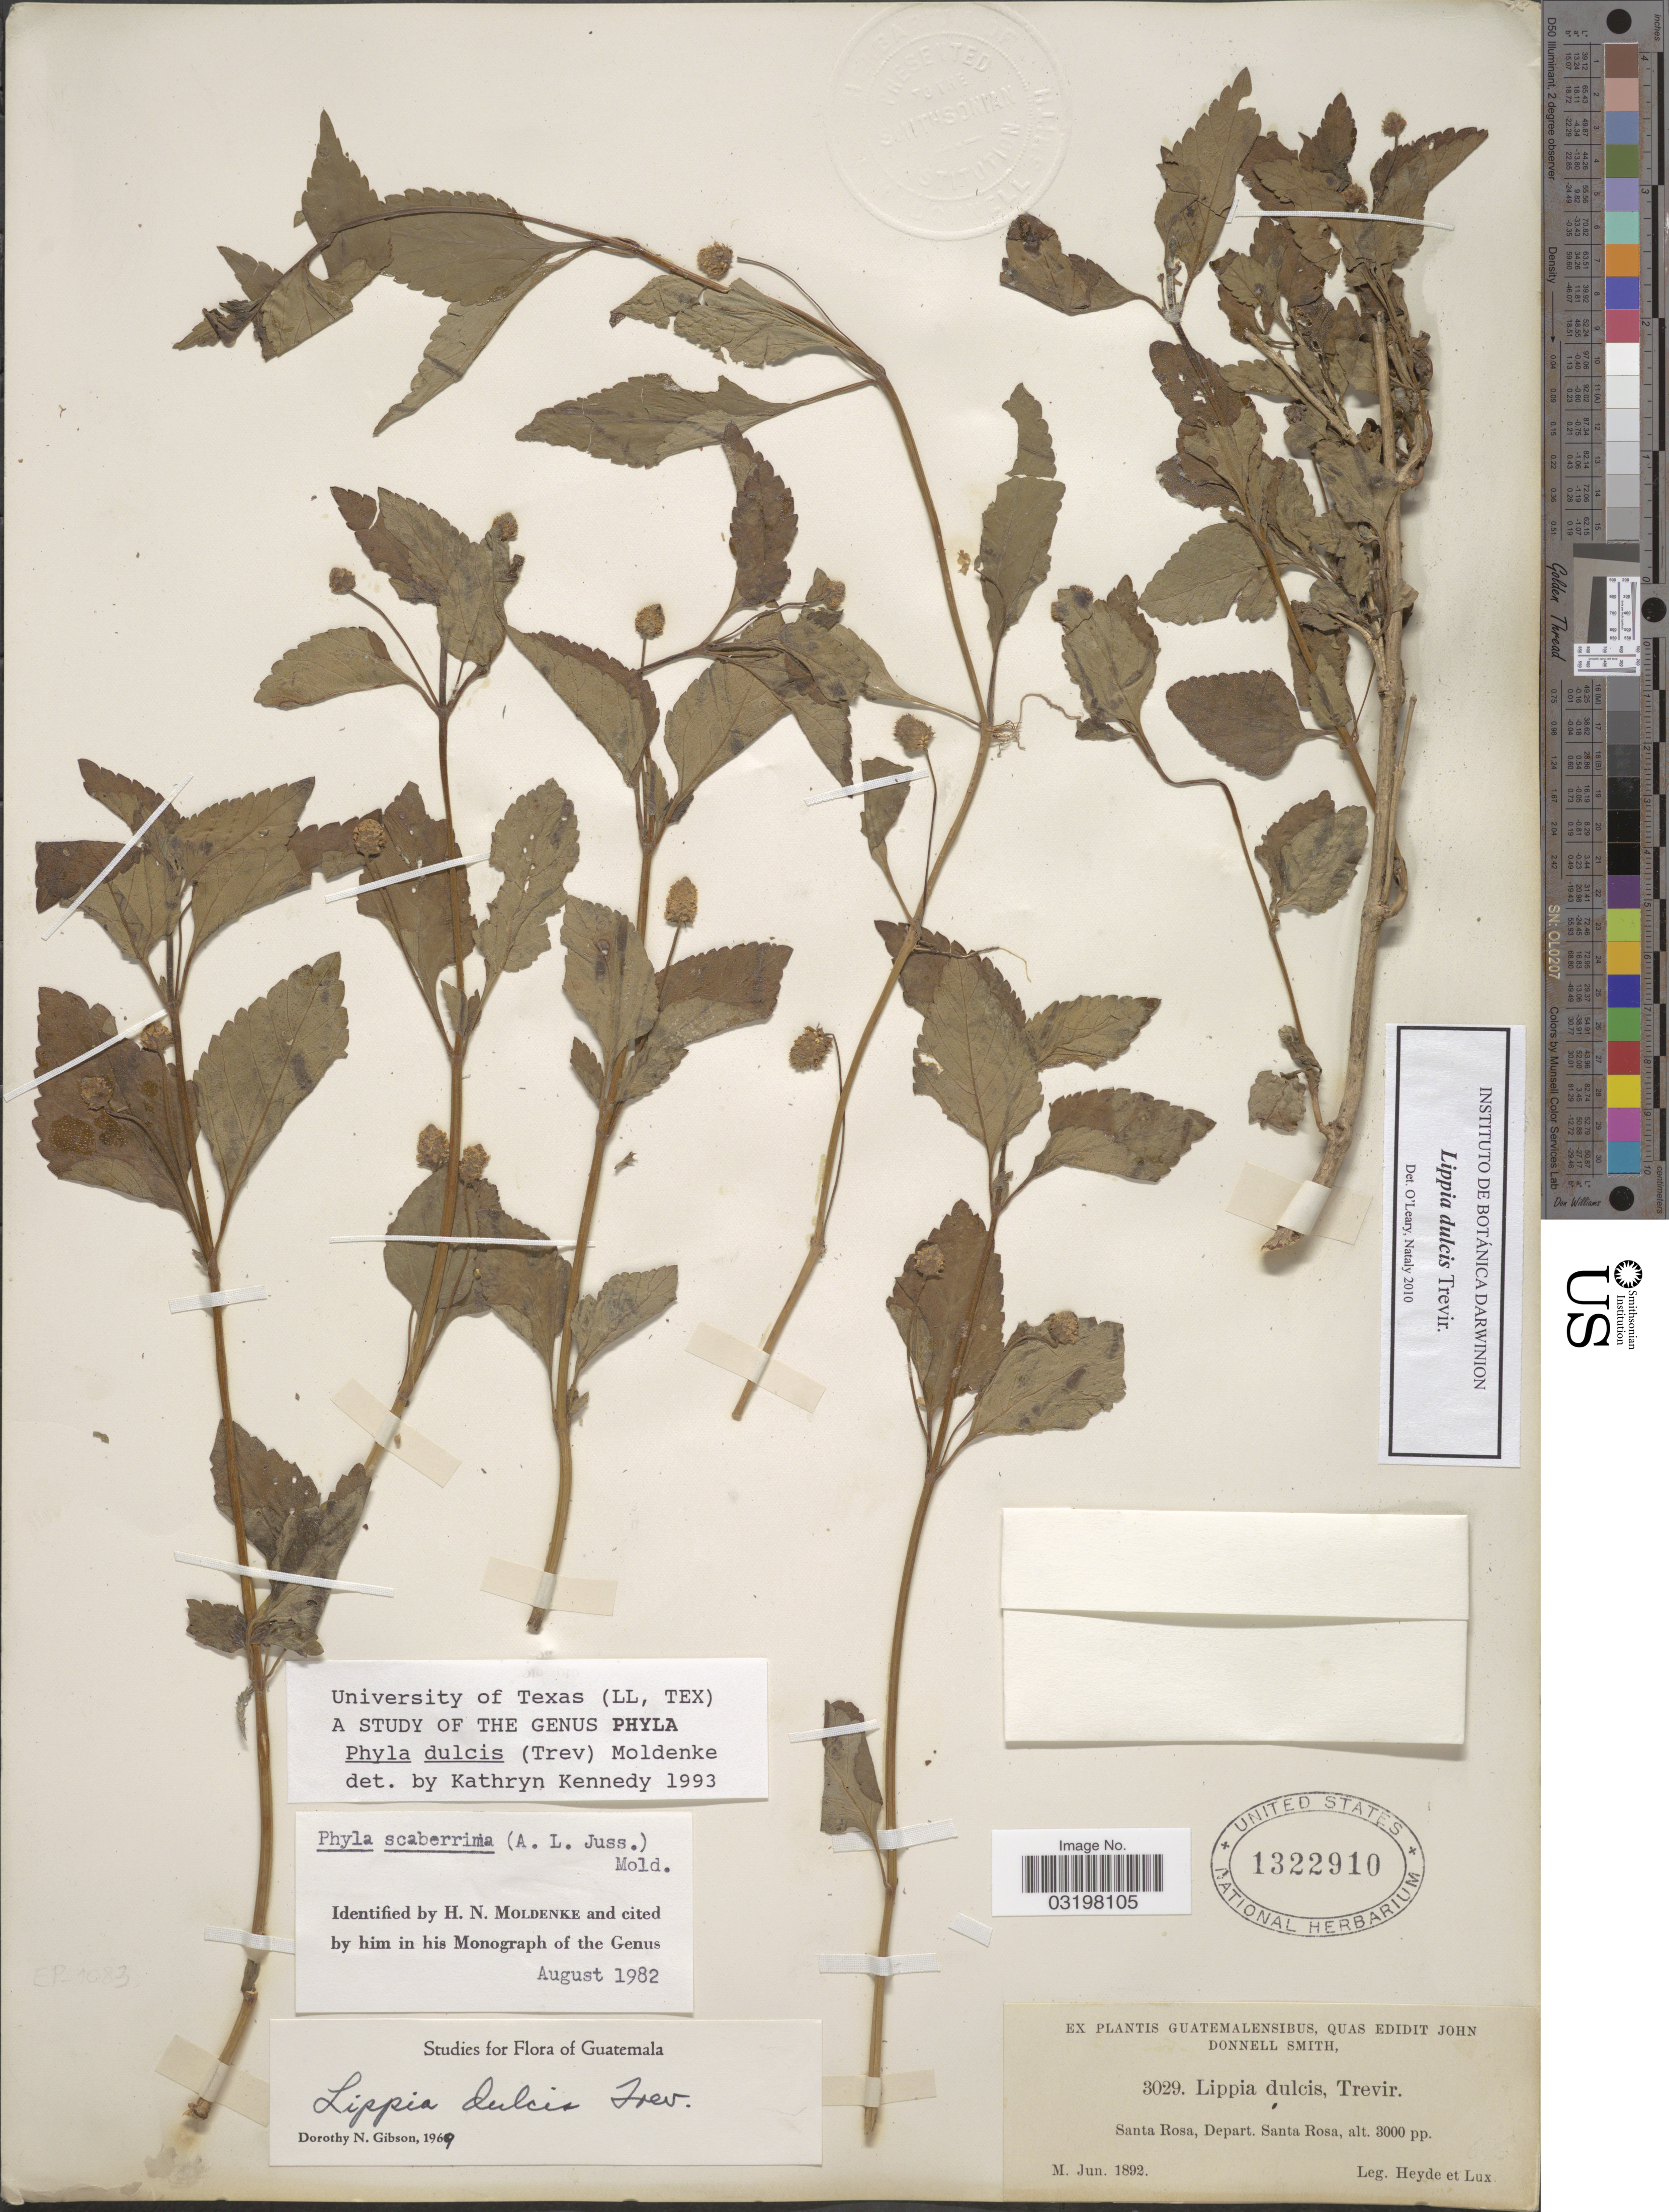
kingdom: Plantae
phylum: Tracheophyta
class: Magnoliopsida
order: Lamiales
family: Verbenaceae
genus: Lippia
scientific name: Lippia dulcis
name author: Trevis.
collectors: Heyde & Lux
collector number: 3029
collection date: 1892-06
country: Guatemala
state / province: Santa Rosa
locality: Depart. Santa Rosa.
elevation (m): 914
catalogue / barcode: US 1322910